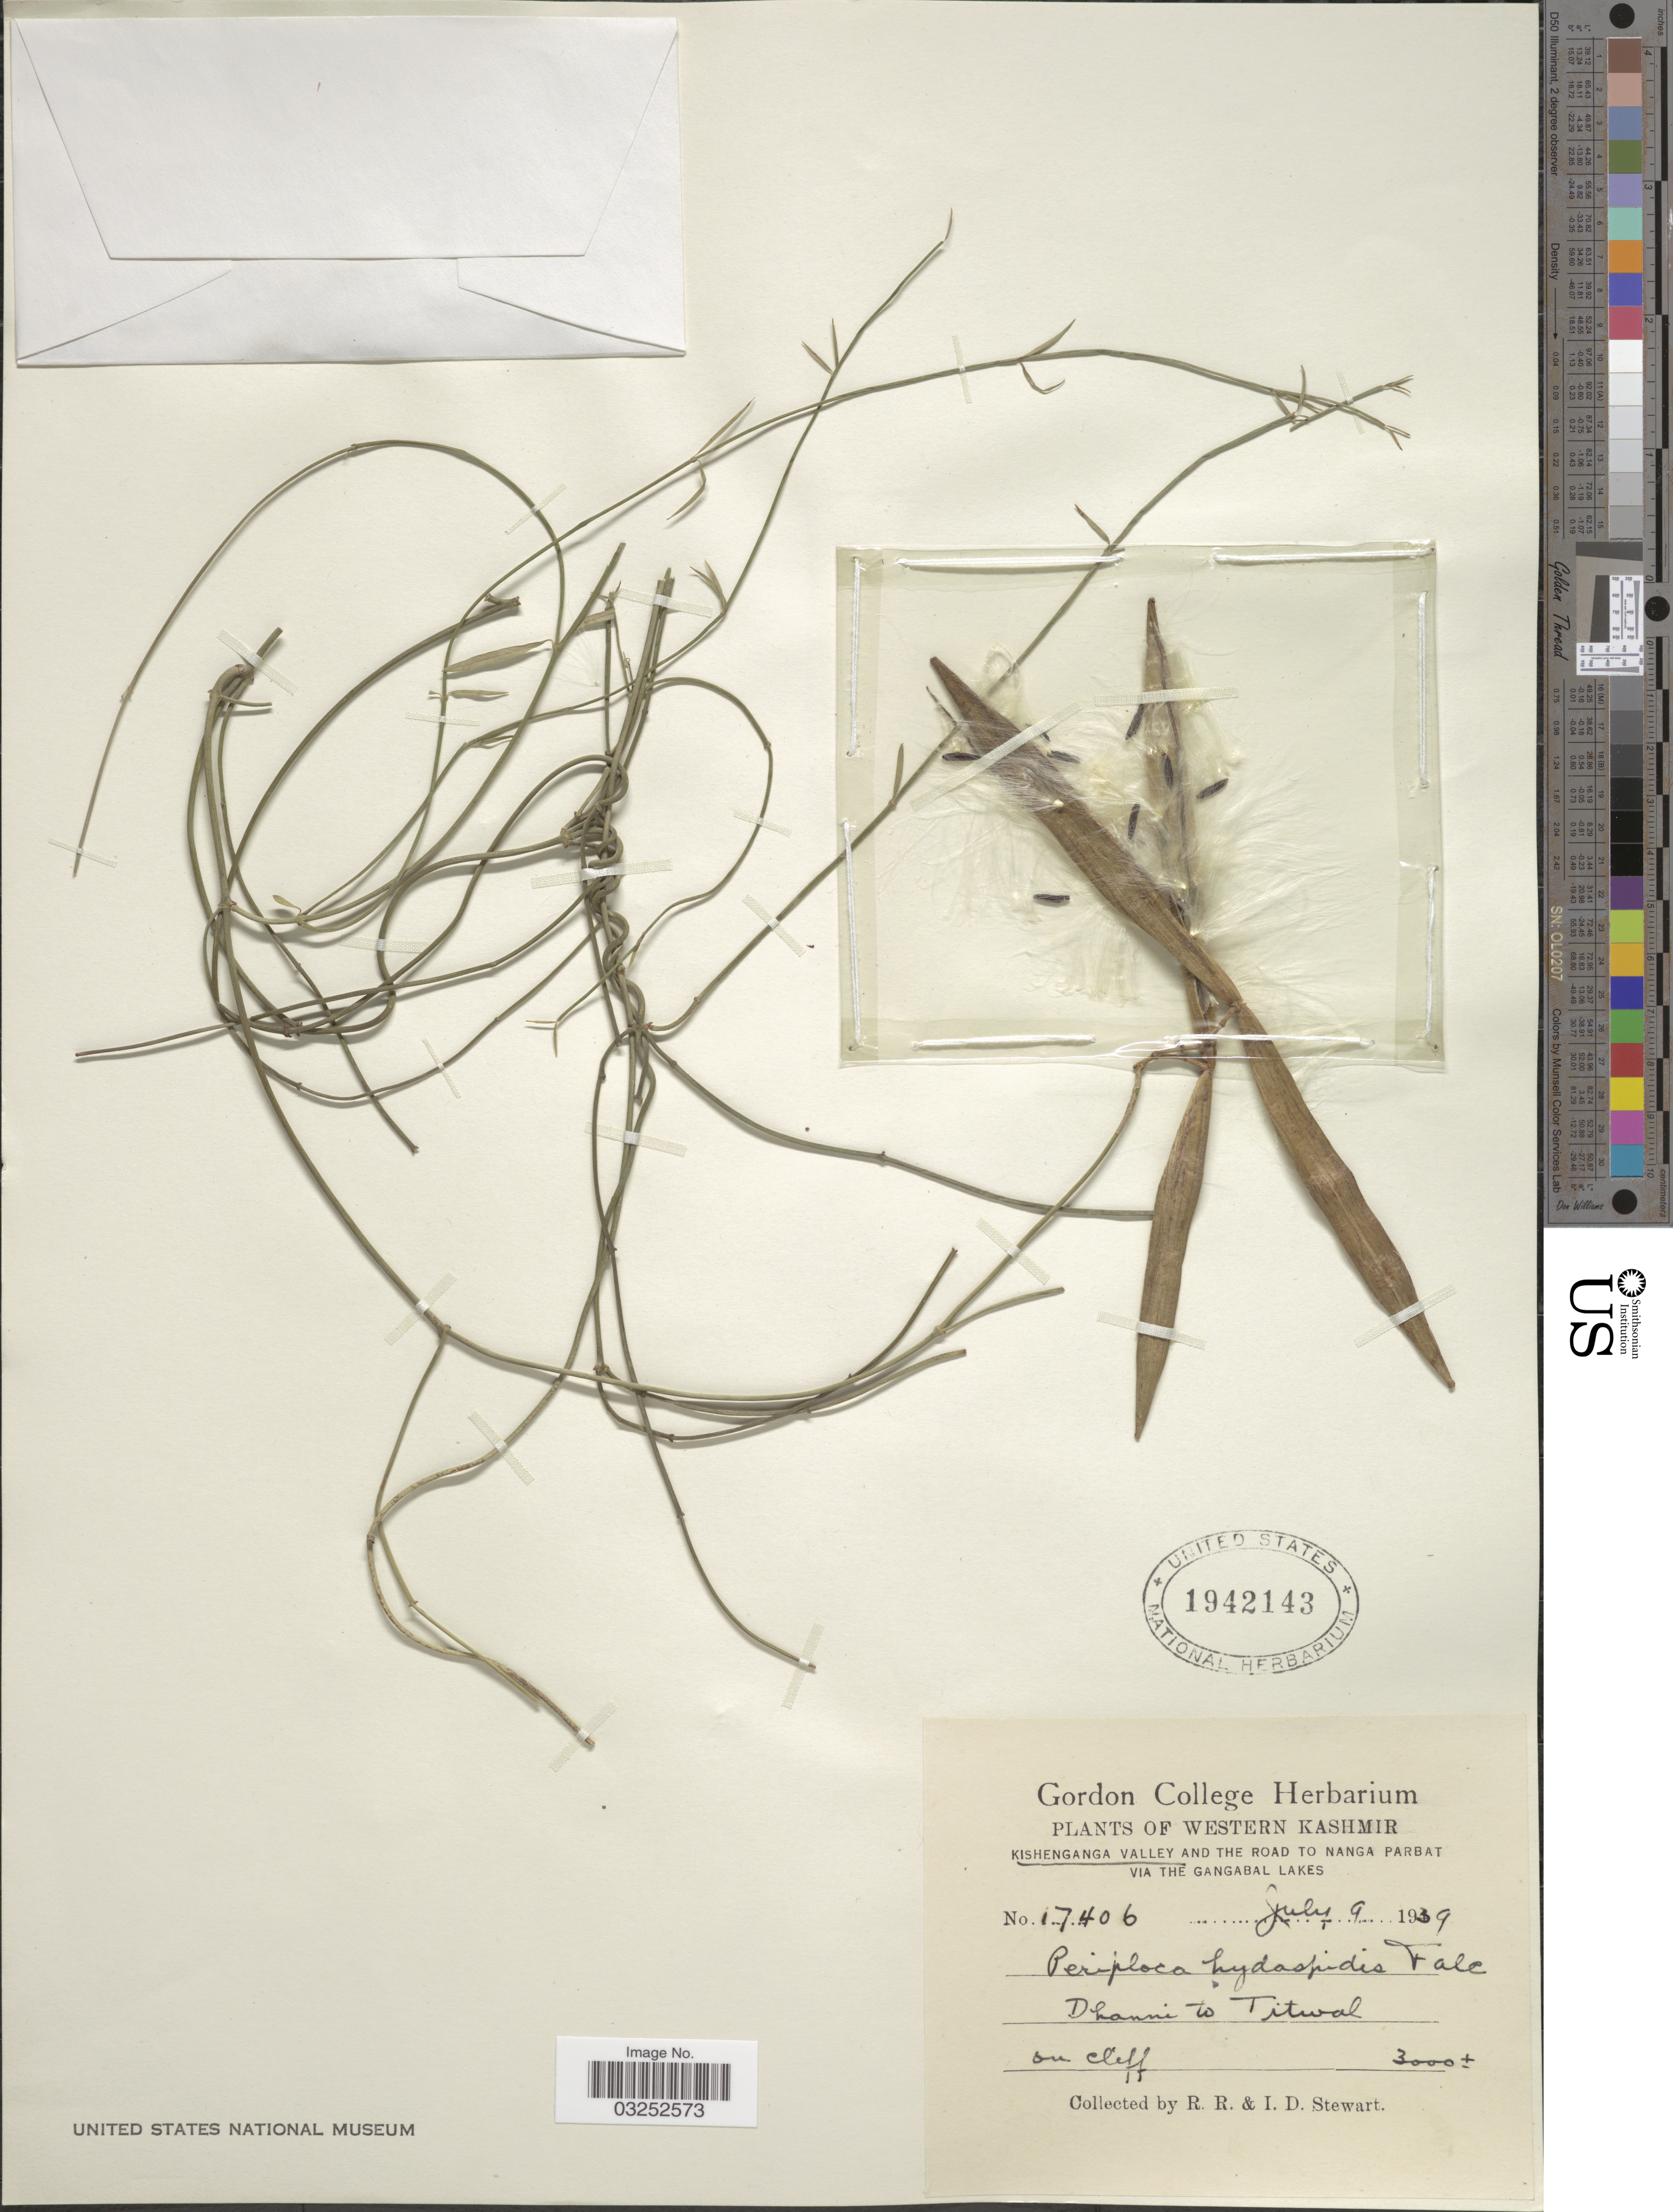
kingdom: Plantae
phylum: Tracheophyta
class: Magnoliopsida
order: Gentianales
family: Apocynaceae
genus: Periploca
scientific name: Periploca hydaspidis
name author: Falc.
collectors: R. Stewart & I. Stewart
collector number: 17406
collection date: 1939-07-09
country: India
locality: Western Kashmir. Kishenganga Valley. Dhanni to Titwal.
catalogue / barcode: US 1942143